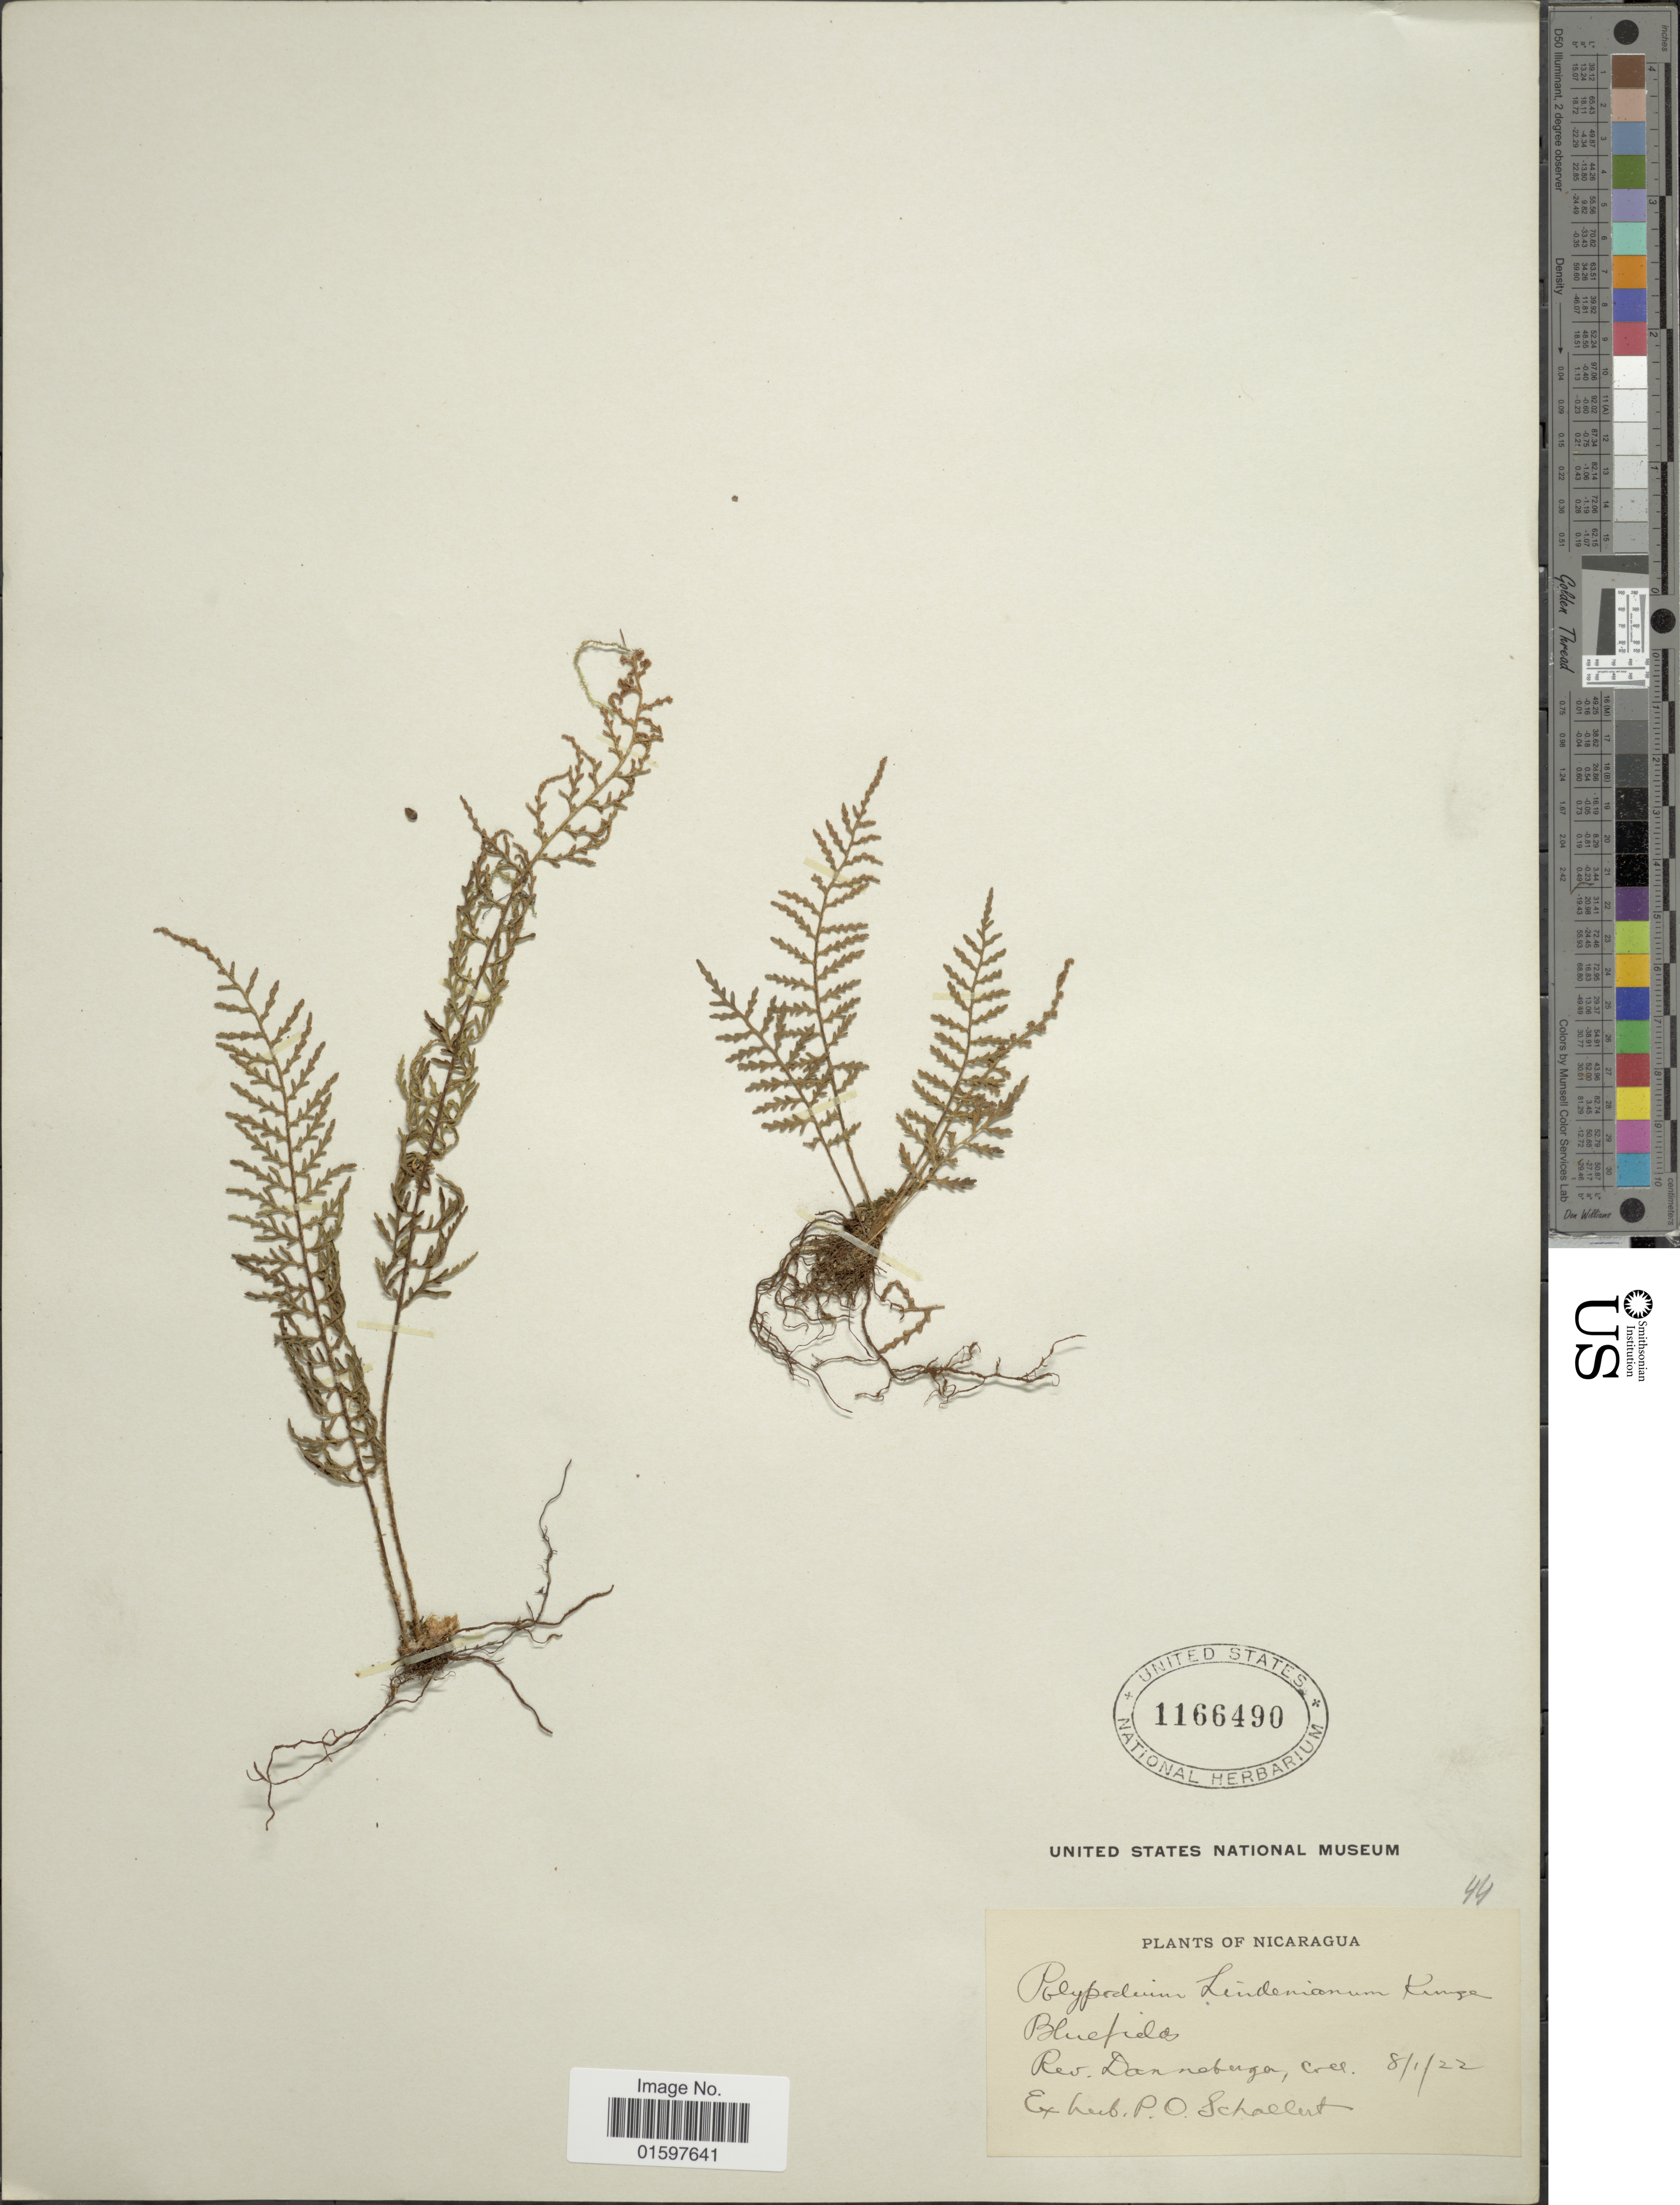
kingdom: Plantae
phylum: Tracheophyta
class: Polypodiopsida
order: Polypodiales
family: Polypodiaceae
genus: Pleopeltis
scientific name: Pleopeltis lindeniana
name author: (Kunze) A.R. Sm. & Tejero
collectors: Danneberger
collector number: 44?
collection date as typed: Transcribed d/m/y: 8/1/22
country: Nicaragua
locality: Bluefields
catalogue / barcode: US 1166490